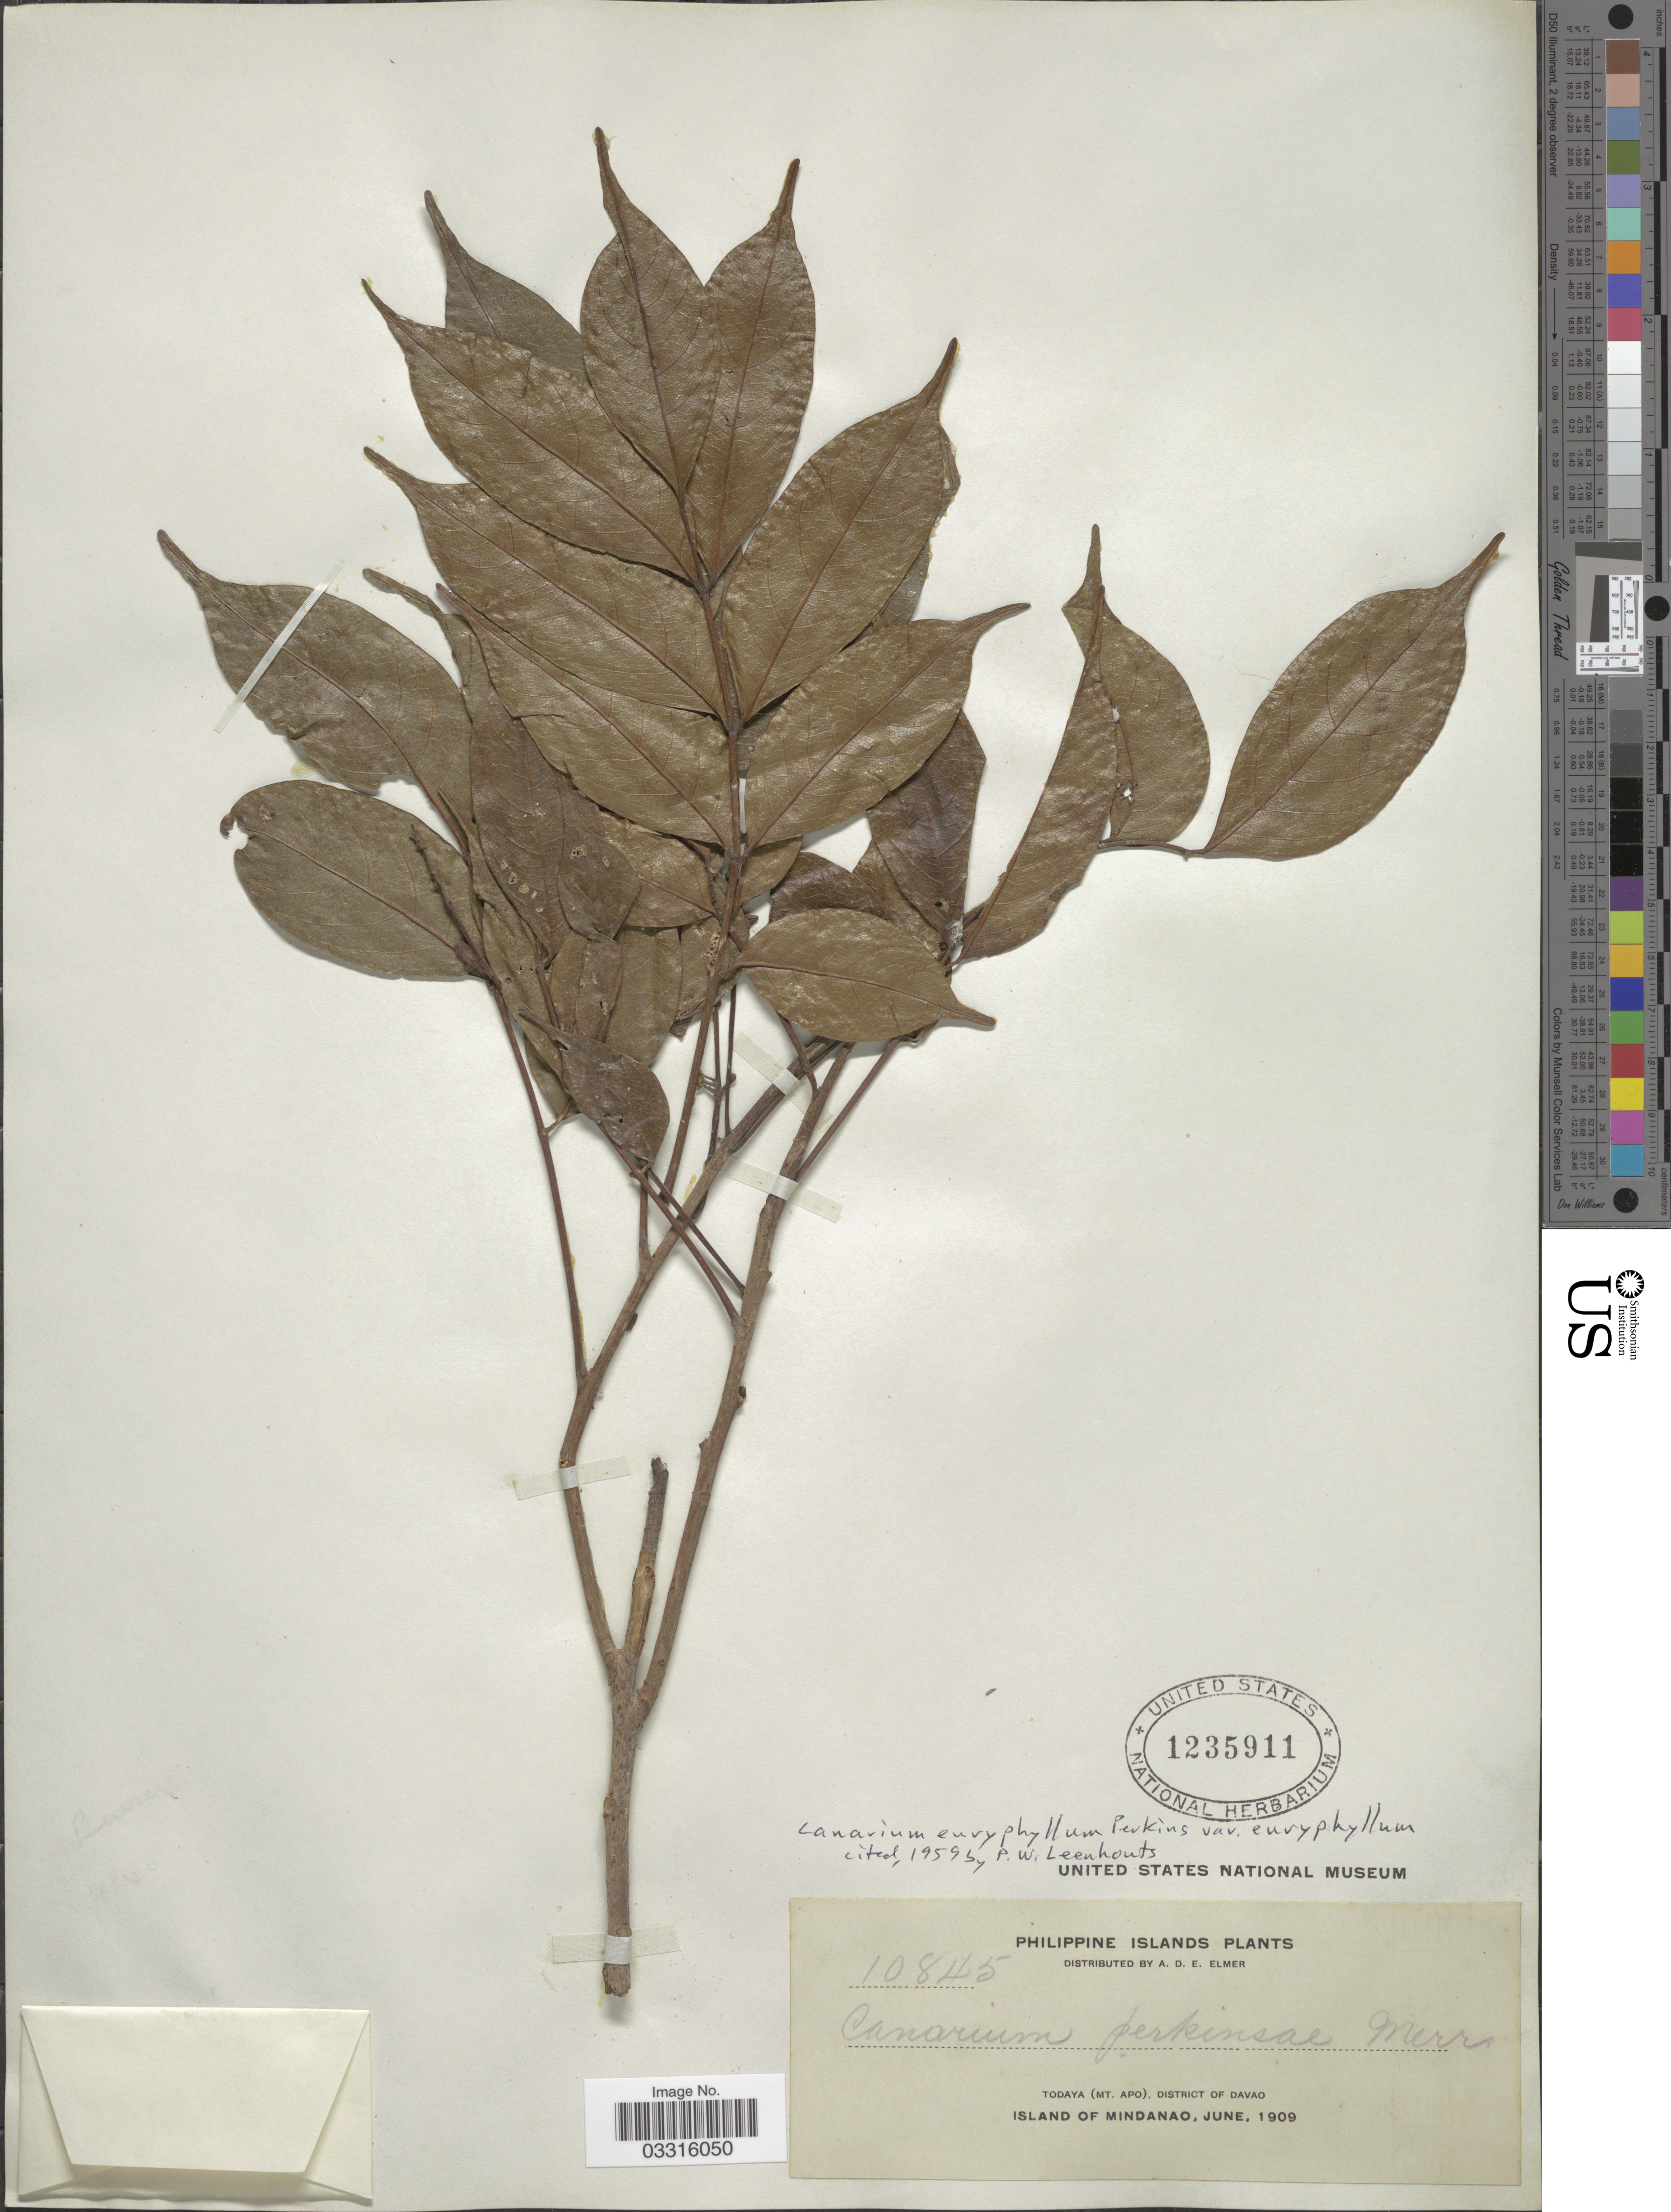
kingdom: Plantae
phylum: Tracheophyta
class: Magnoliopsida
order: Sapindales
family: Burseraceae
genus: Canarium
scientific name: Canarium euryphyllum var. euryphyllum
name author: G. Perkins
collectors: A. D. E. Elmer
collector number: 10845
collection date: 1909-06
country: Philippines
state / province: Davao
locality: Todaya (Mt. Apo), District of Davao. Island of Mindanao.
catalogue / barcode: US 1235911